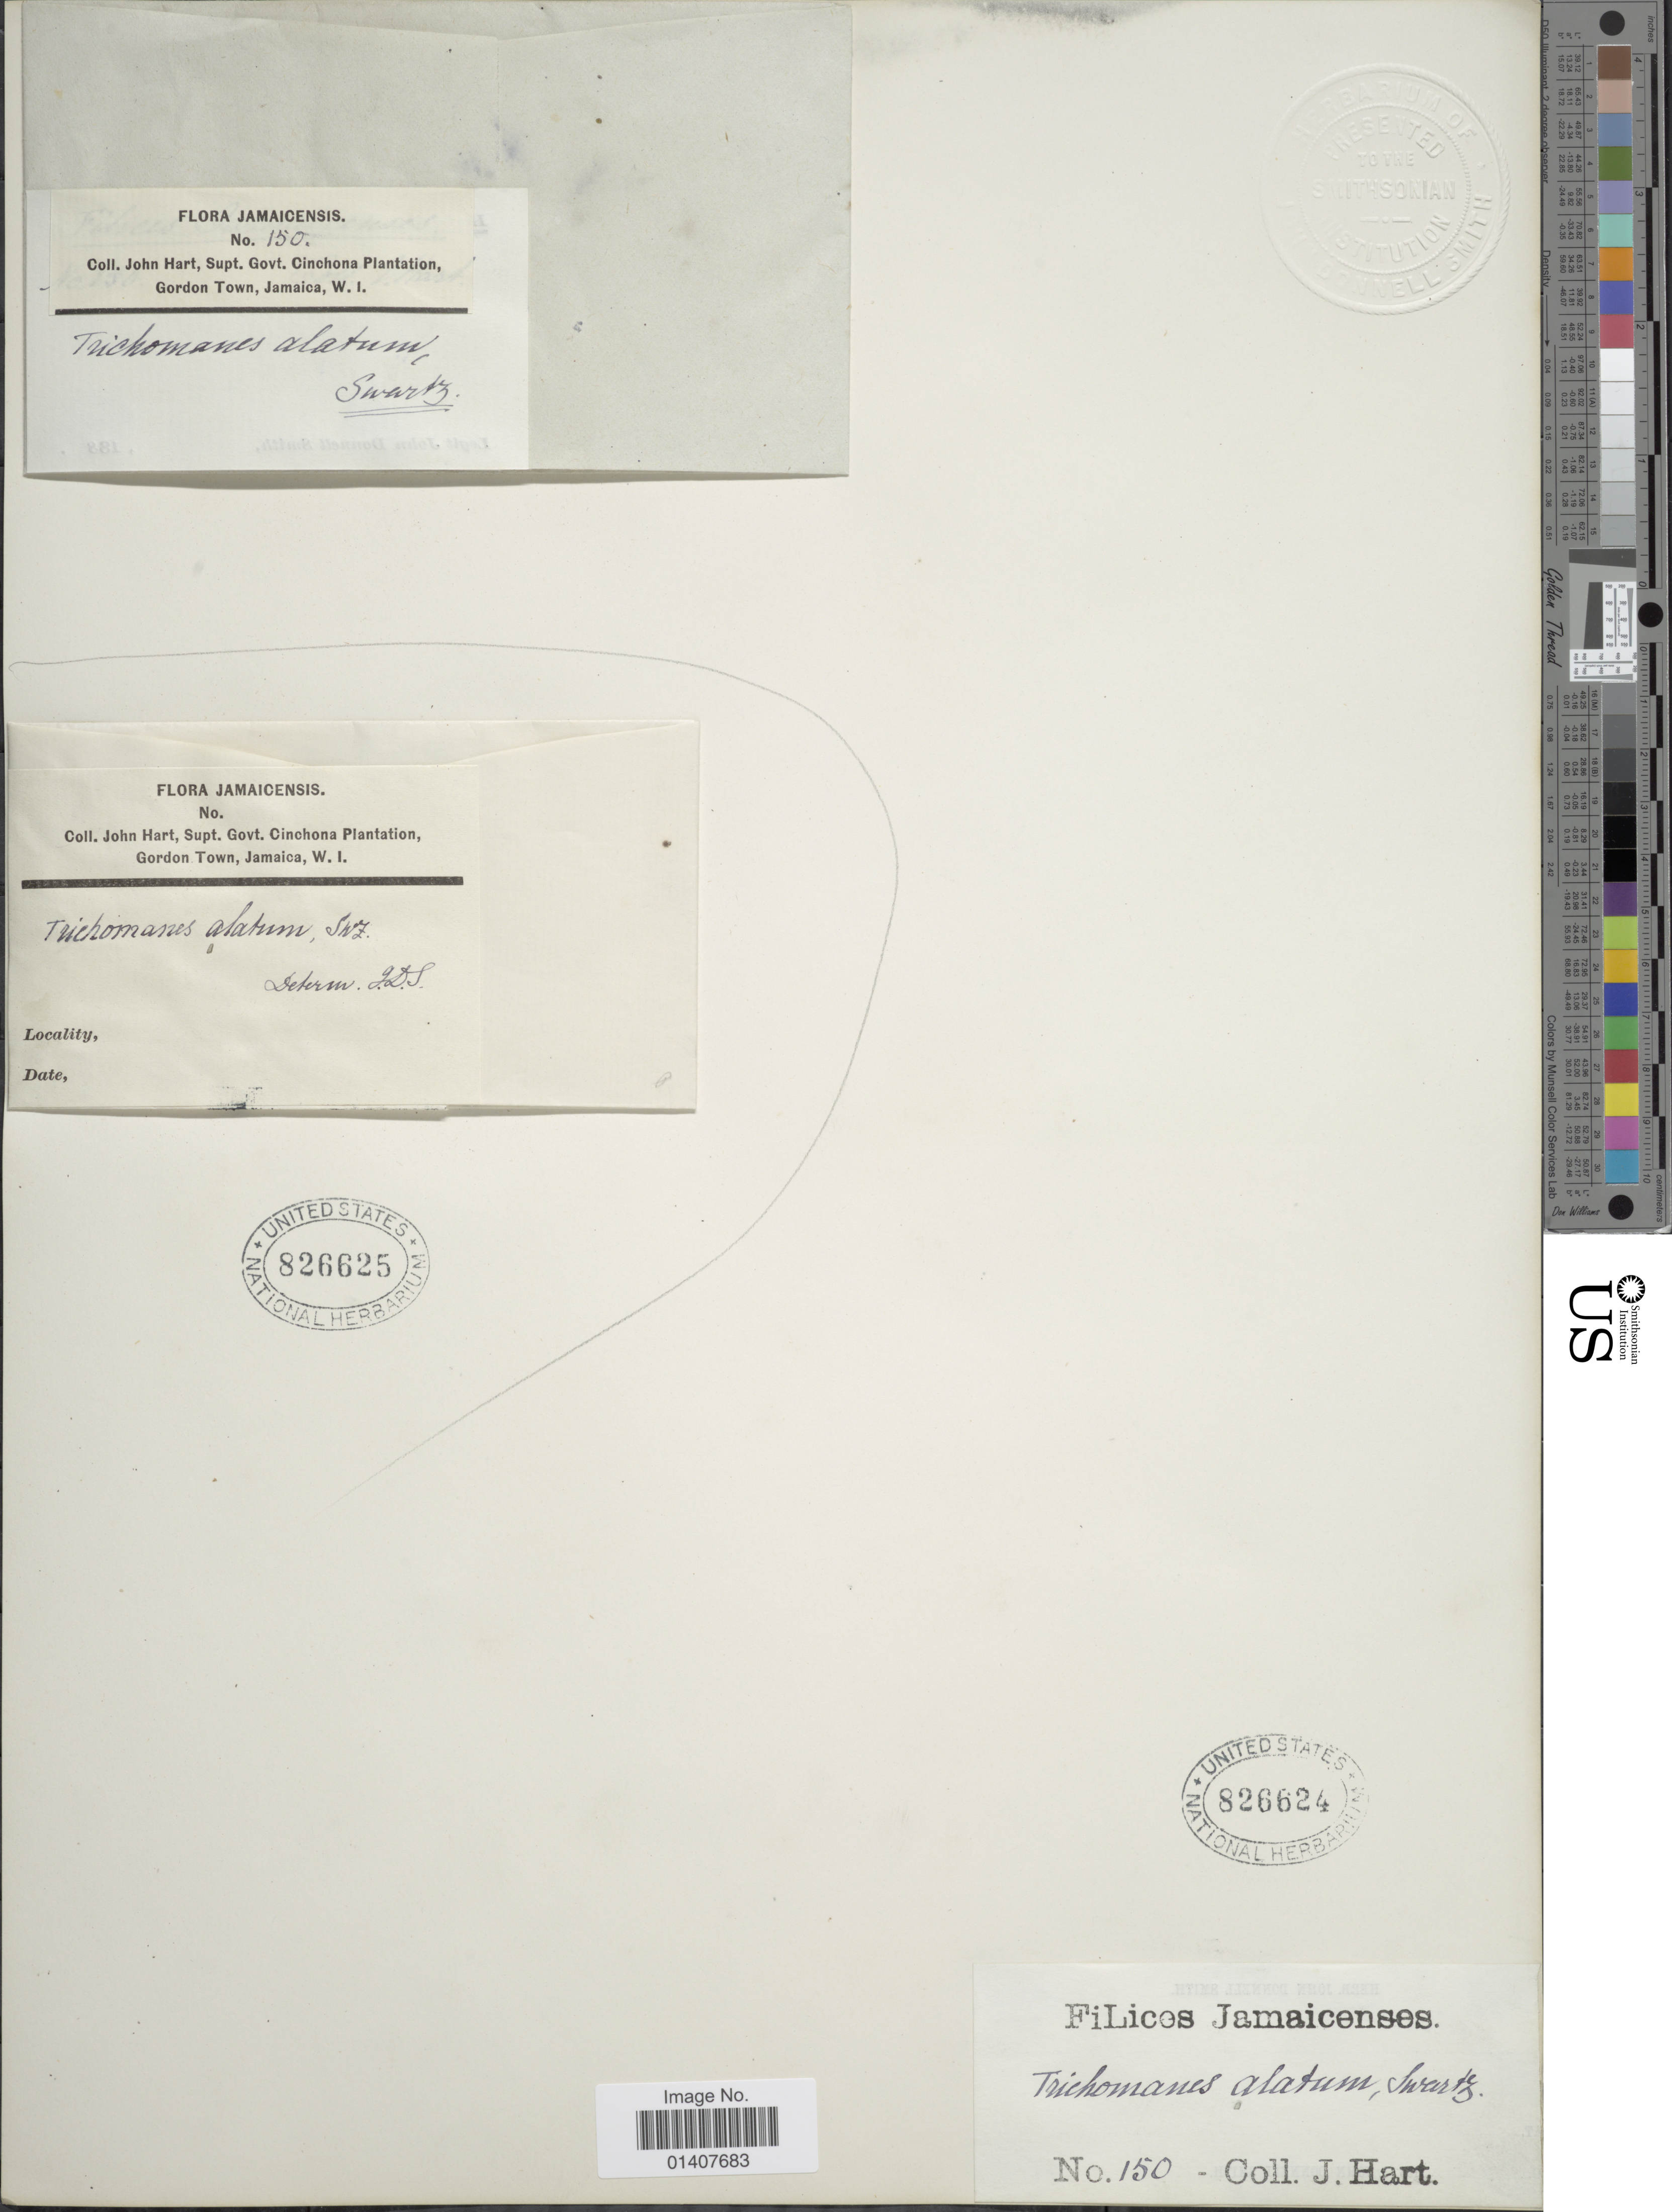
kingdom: Plantae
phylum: Tracheophyta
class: Polypodiopsida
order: Hymenophyllales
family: Hymenophyllaceae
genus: Trichomanes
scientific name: Trichomanes alatum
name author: Sw.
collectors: J. H. Hart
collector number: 150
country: Jamaica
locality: Cinchona Plantation, Gordon Town, W. I.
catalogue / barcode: US 826624